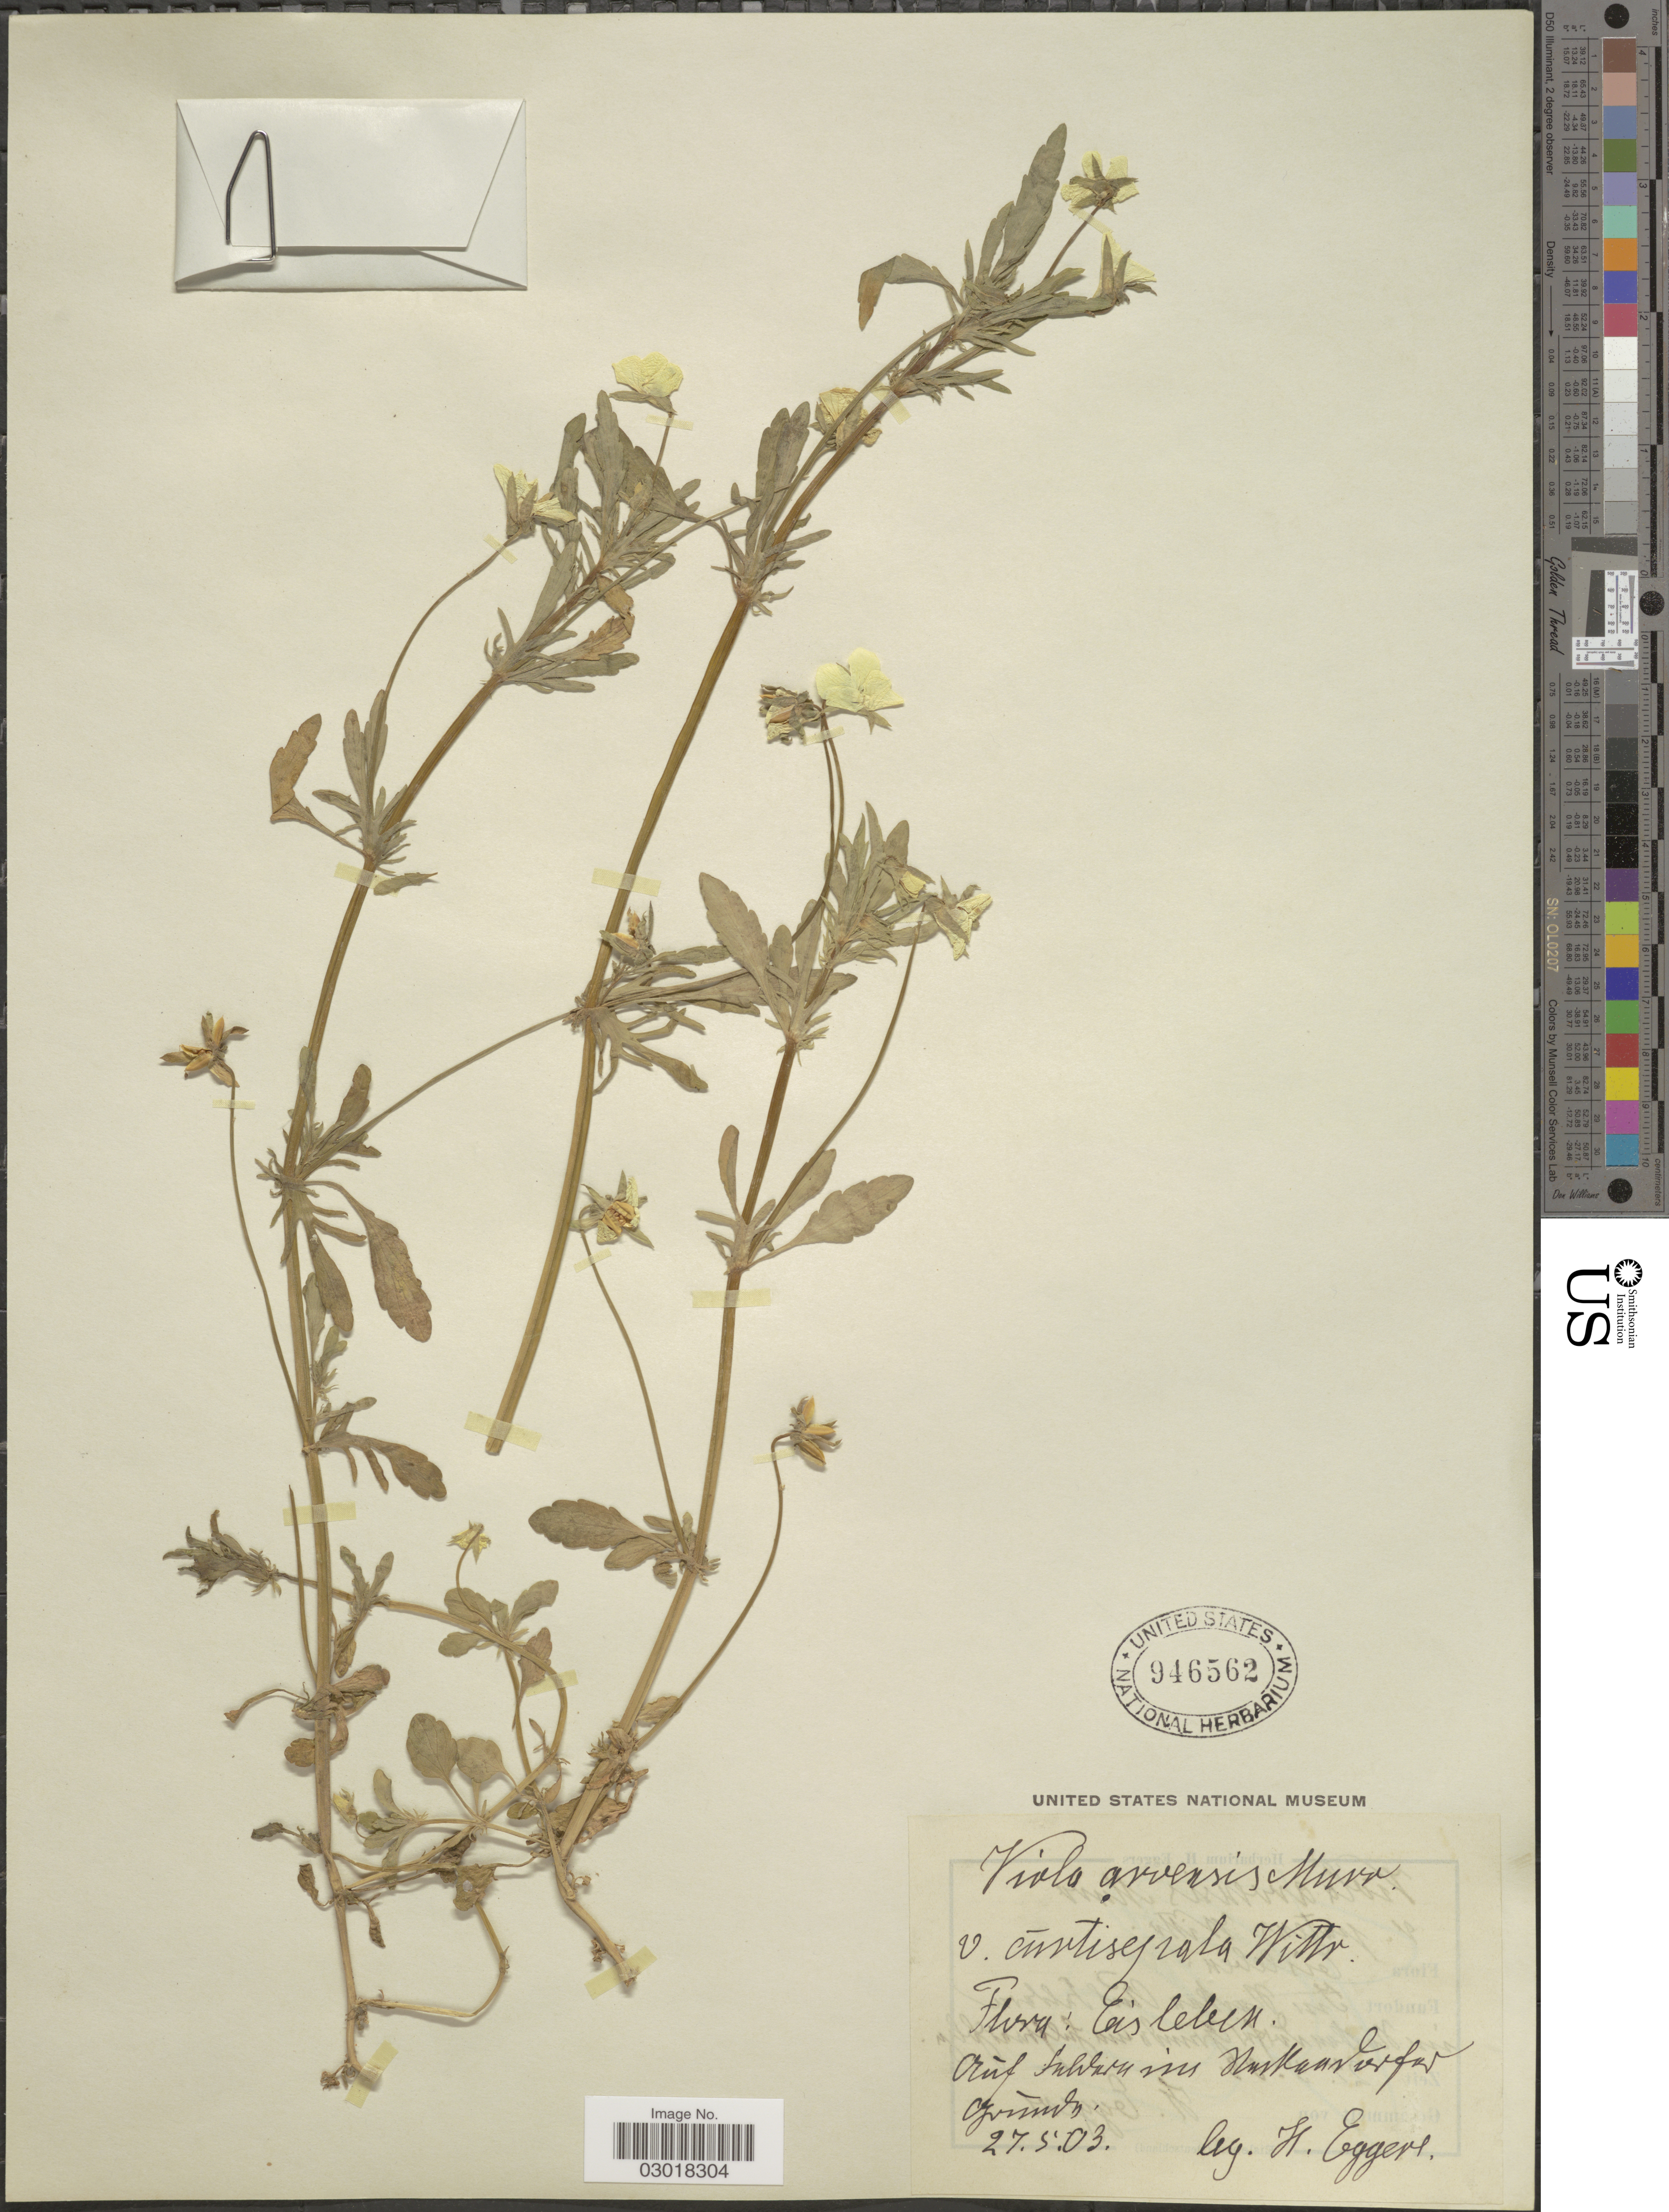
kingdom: Plantae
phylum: Tracheophyta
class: Magnoliopsida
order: Malpighiales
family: Violaceae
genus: Viola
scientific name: Viola arvensis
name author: Murray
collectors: H. Eggers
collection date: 1903-05-27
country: Germany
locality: Eisleben. Auf Suldvarium Huskanorfan. [interpreted]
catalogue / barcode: US 946562